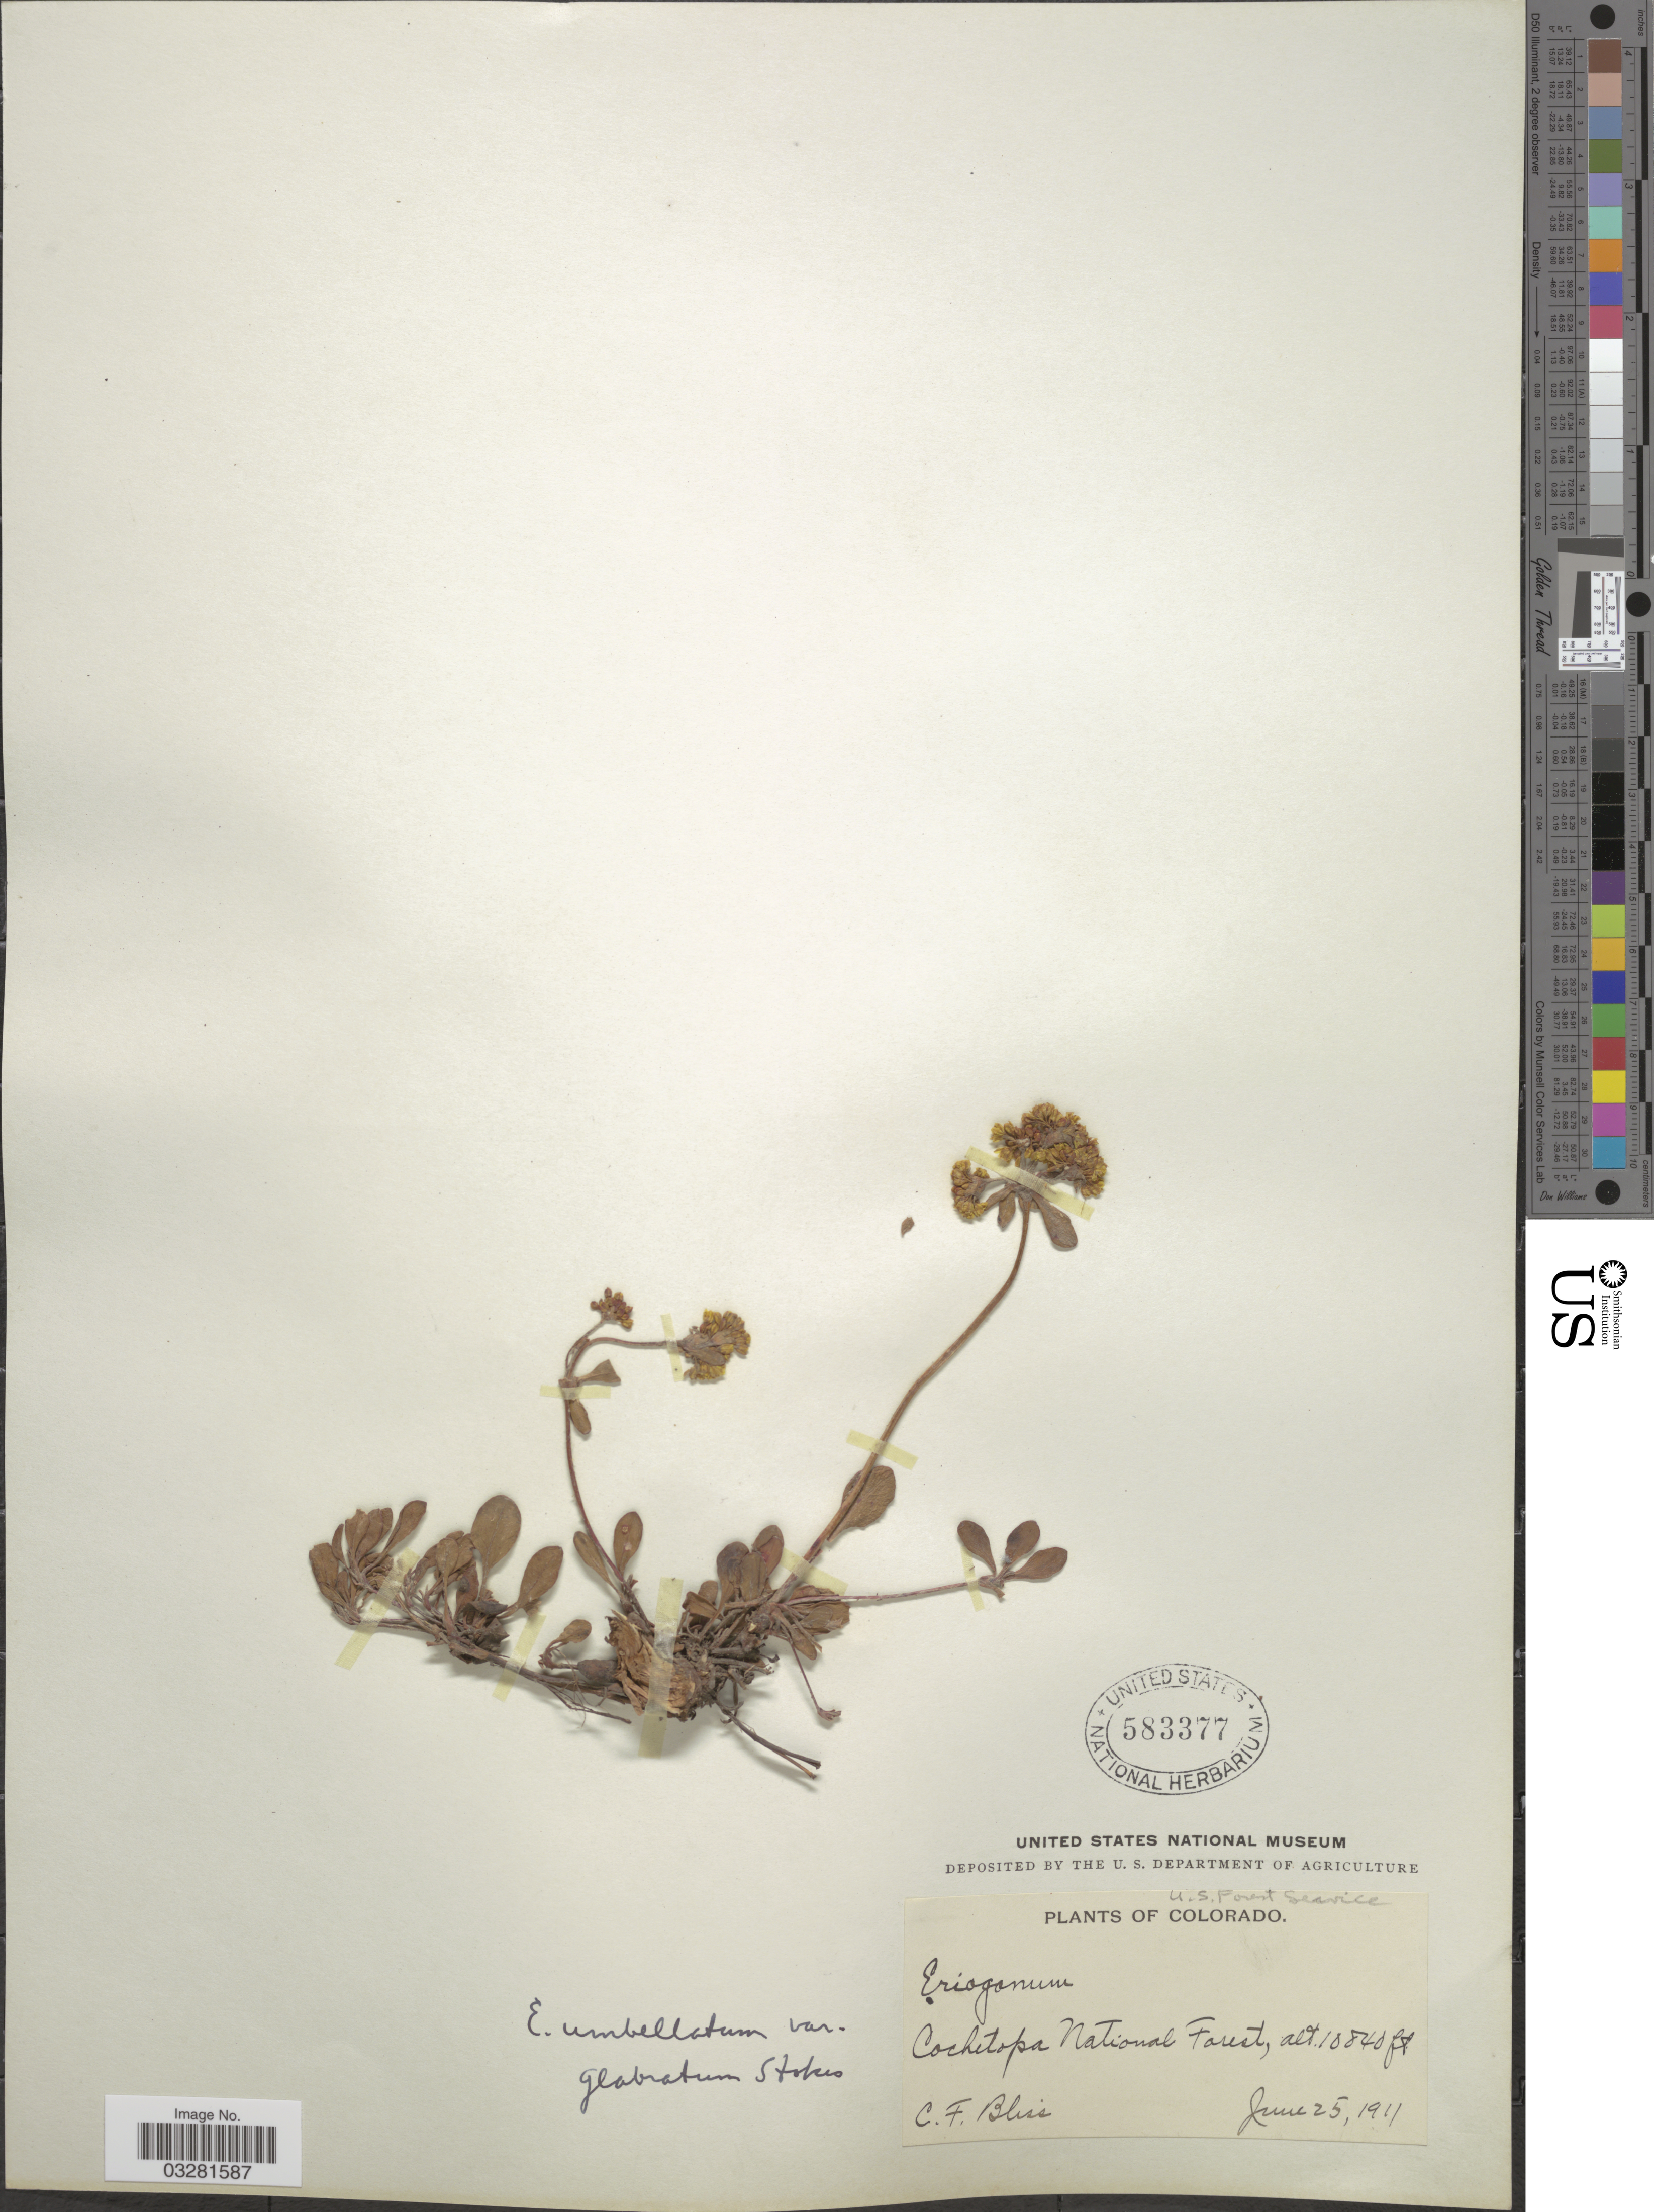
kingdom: Plantae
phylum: Tracheophyta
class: Magnoliopsida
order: Caryophyllales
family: Polygonaceae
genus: Eriogonum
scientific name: Eriogonum umbellatum var. intectum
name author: A. Nelson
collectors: C. Bliss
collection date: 1911-06-25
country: United States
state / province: Colorado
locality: Cochetopa National Forest.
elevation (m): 3304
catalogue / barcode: US 583377